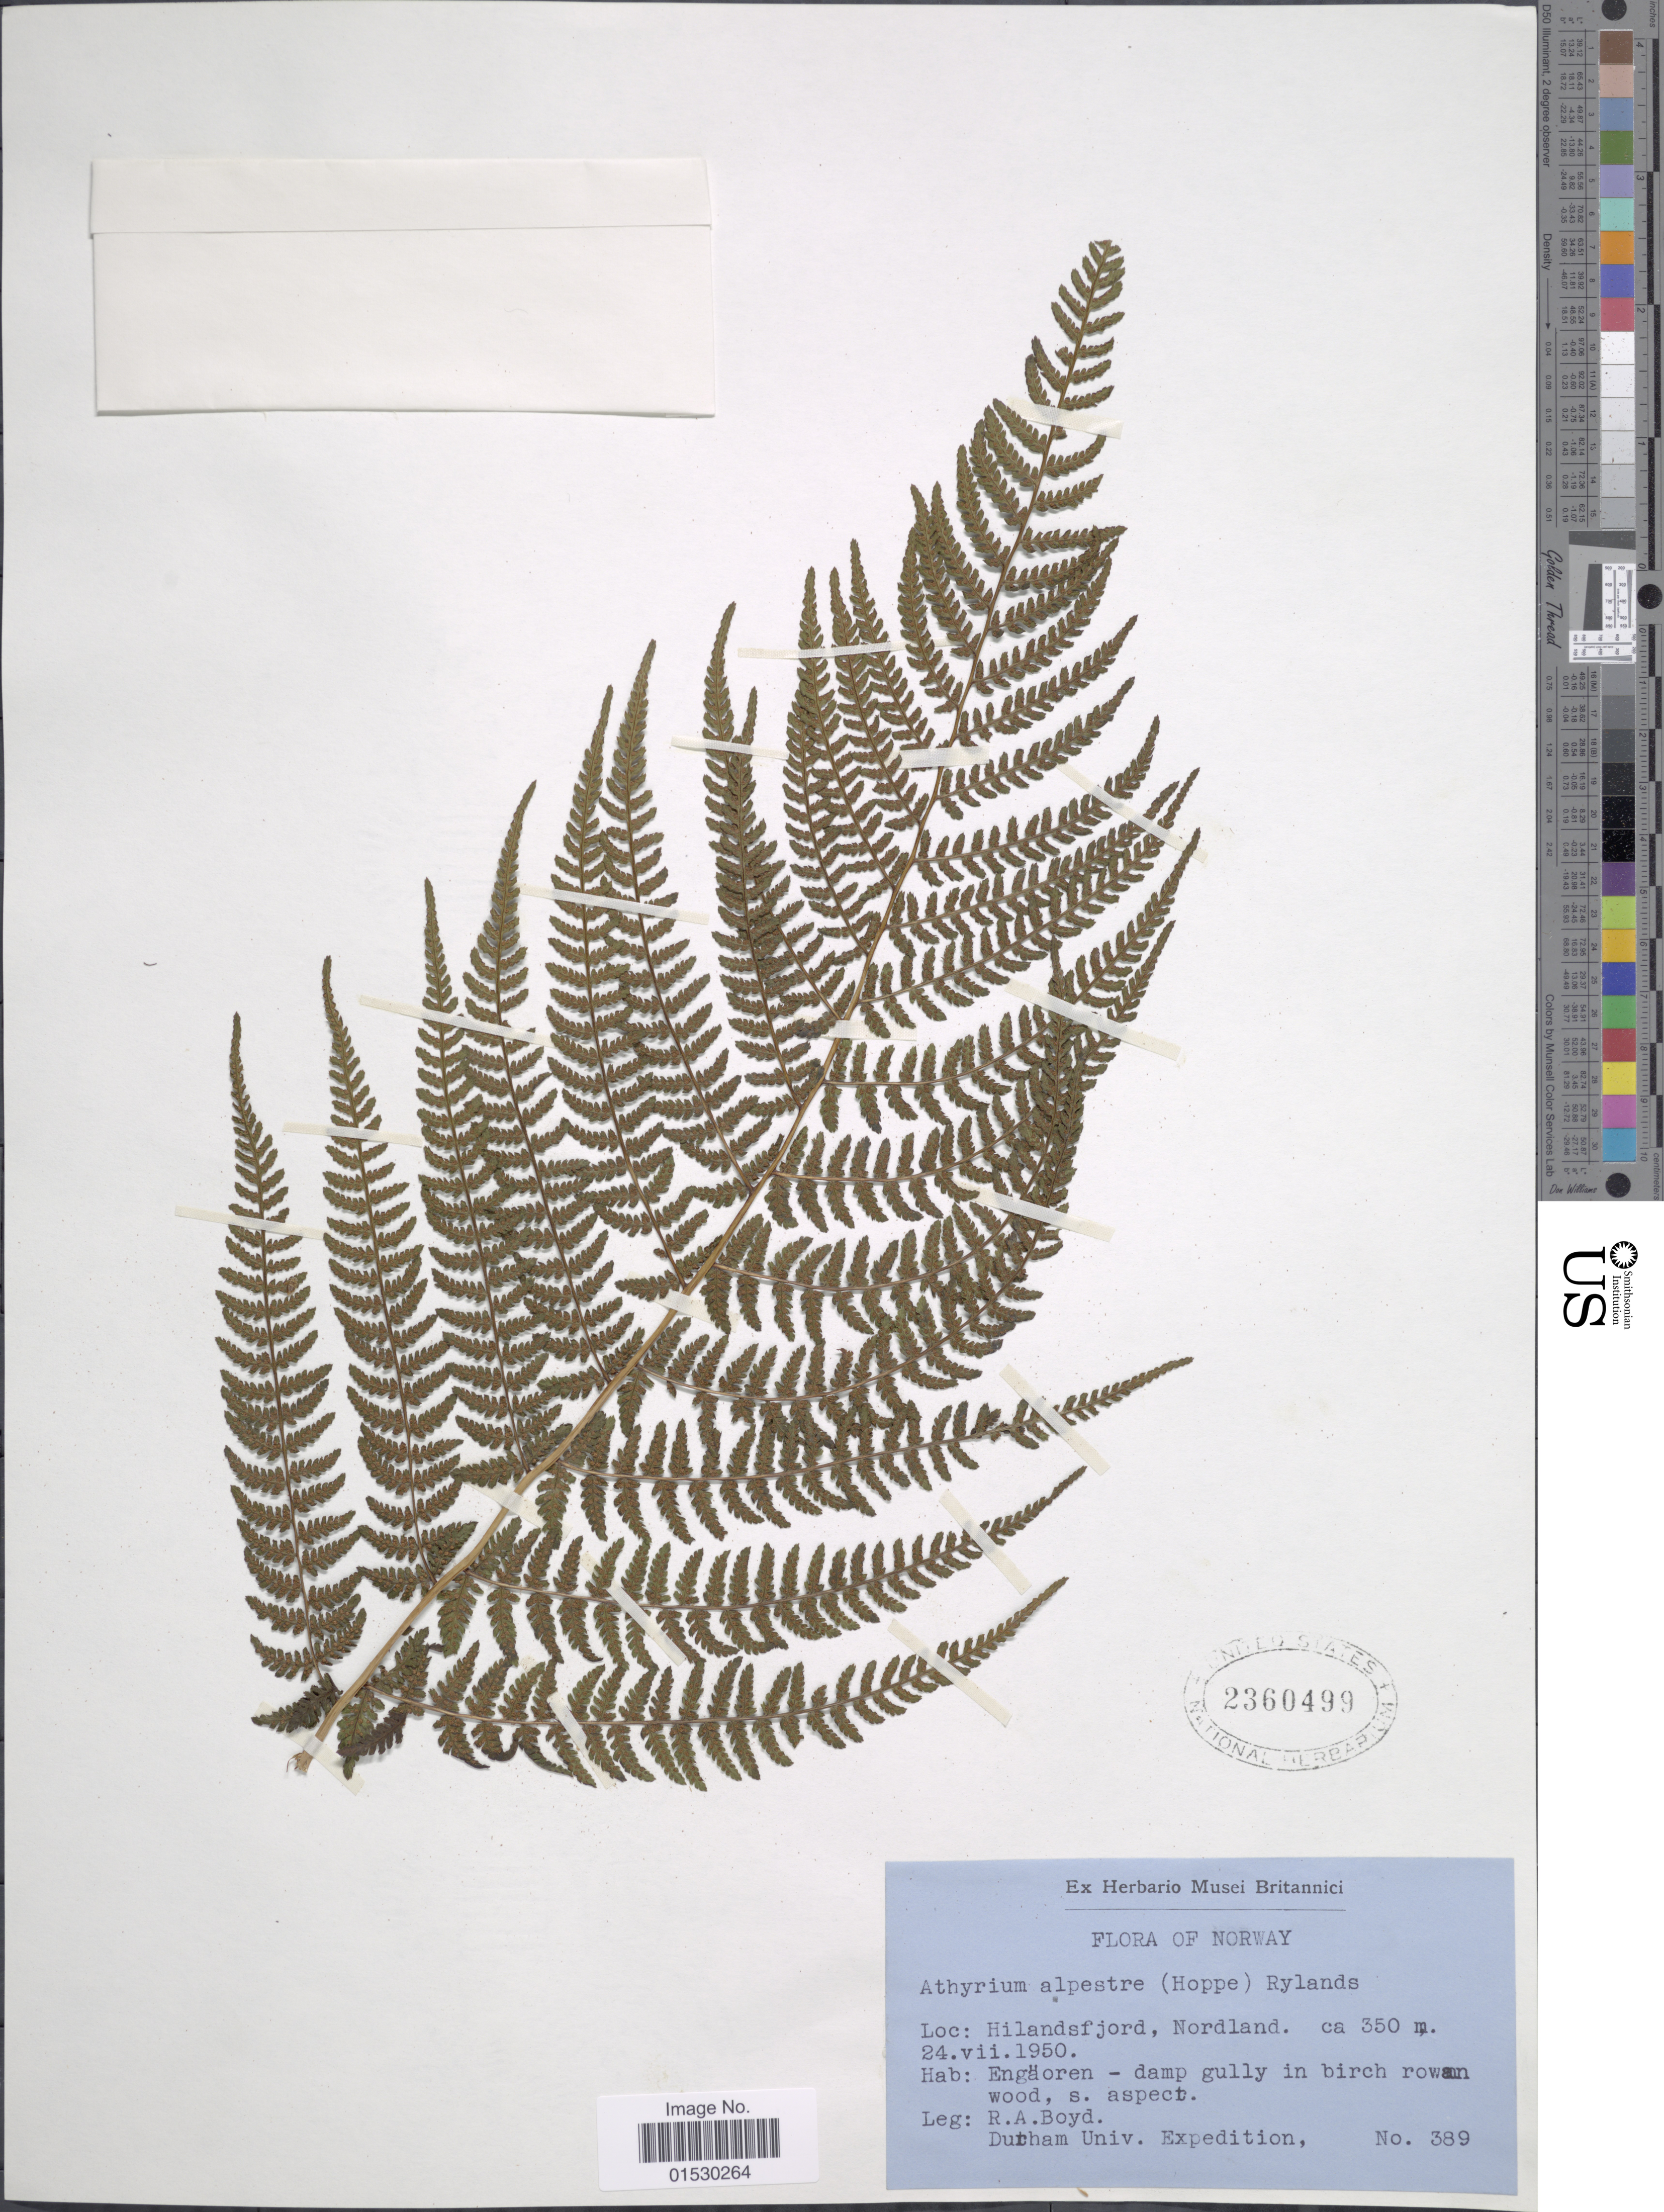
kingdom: Plantae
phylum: Tracheophyta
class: Polypodiopsida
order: Polypodiales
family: Athyriaceae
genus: Athyrium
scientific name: Athyrium alpestre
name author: (Hoppe) Rylands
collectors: R. Boyd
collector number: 389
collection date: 1950-07-24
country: Norway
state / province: Nordland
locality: Hilandsfjord, Engaoren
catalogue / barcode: US 2360499